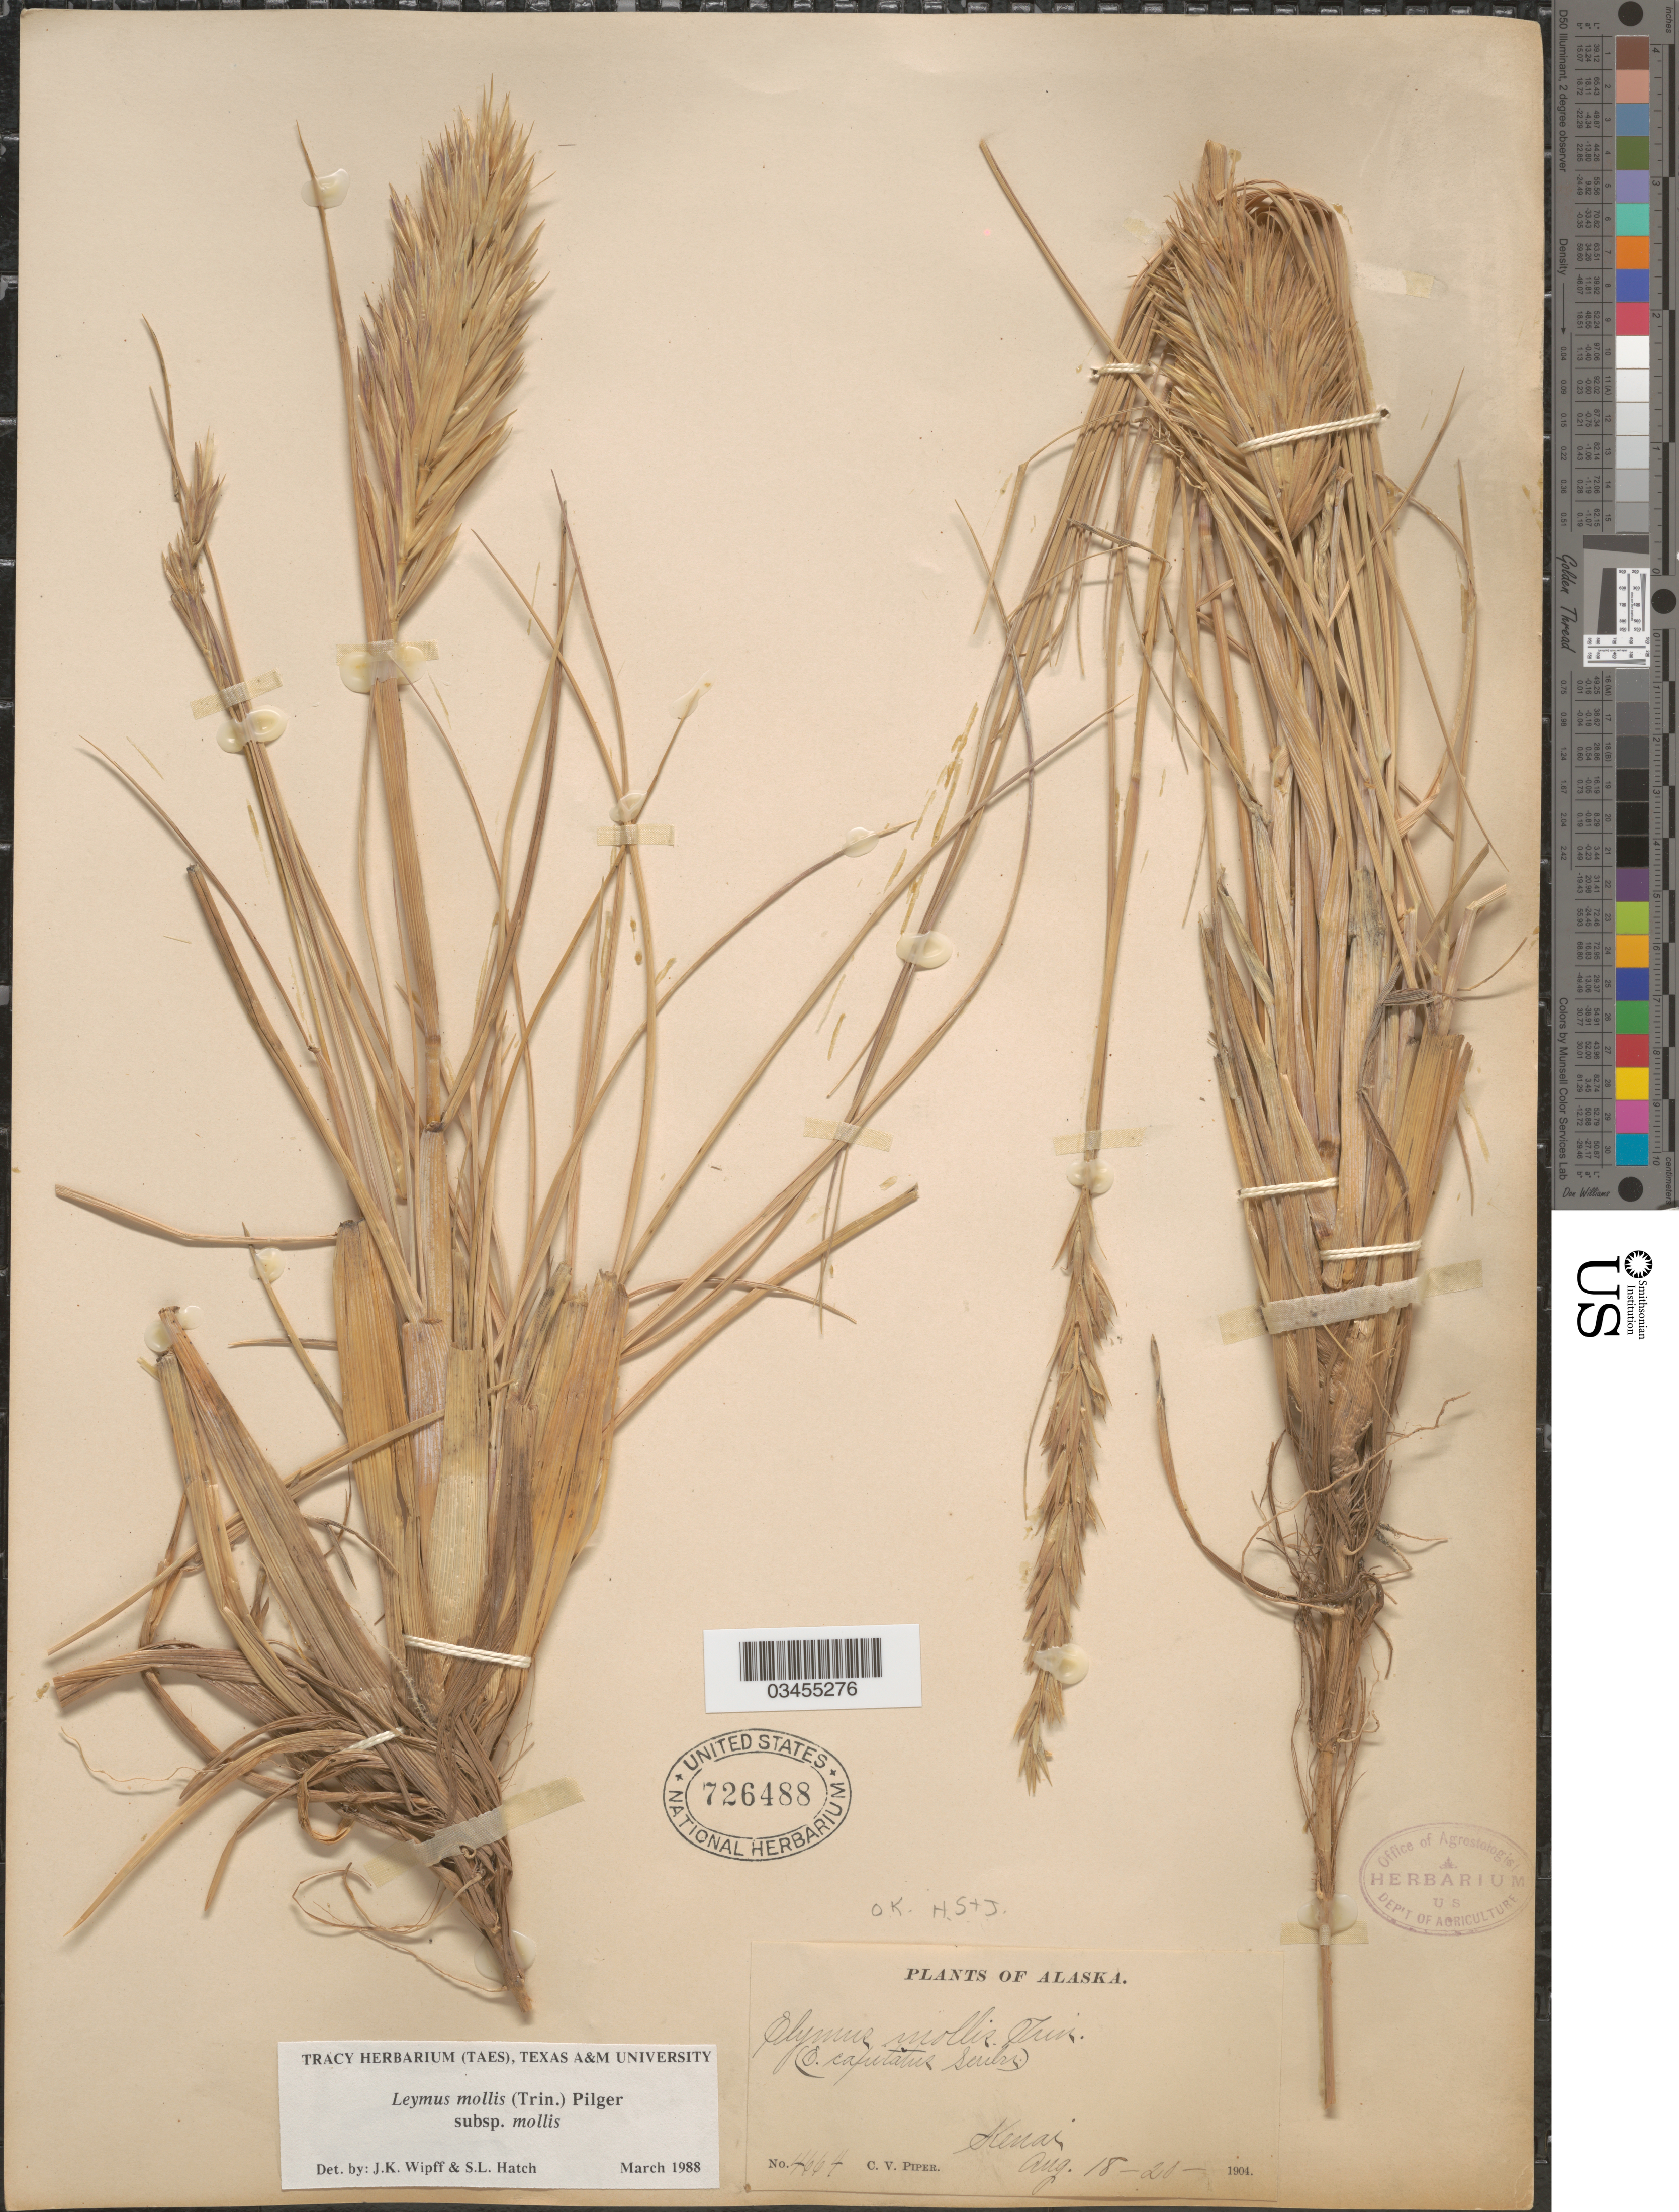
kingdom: Plantae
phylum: Tracheophyta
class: Liliopsida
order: Poales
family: Poaceae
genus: Leymus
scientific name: Leymus mollis subsp. mollis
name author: (Trin.) Pilg.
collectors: C. V. Piper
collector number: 4664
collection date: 1904-08-18/1904-08-20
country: United States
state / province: Alaska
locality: Kenai.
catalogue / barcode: US 726488